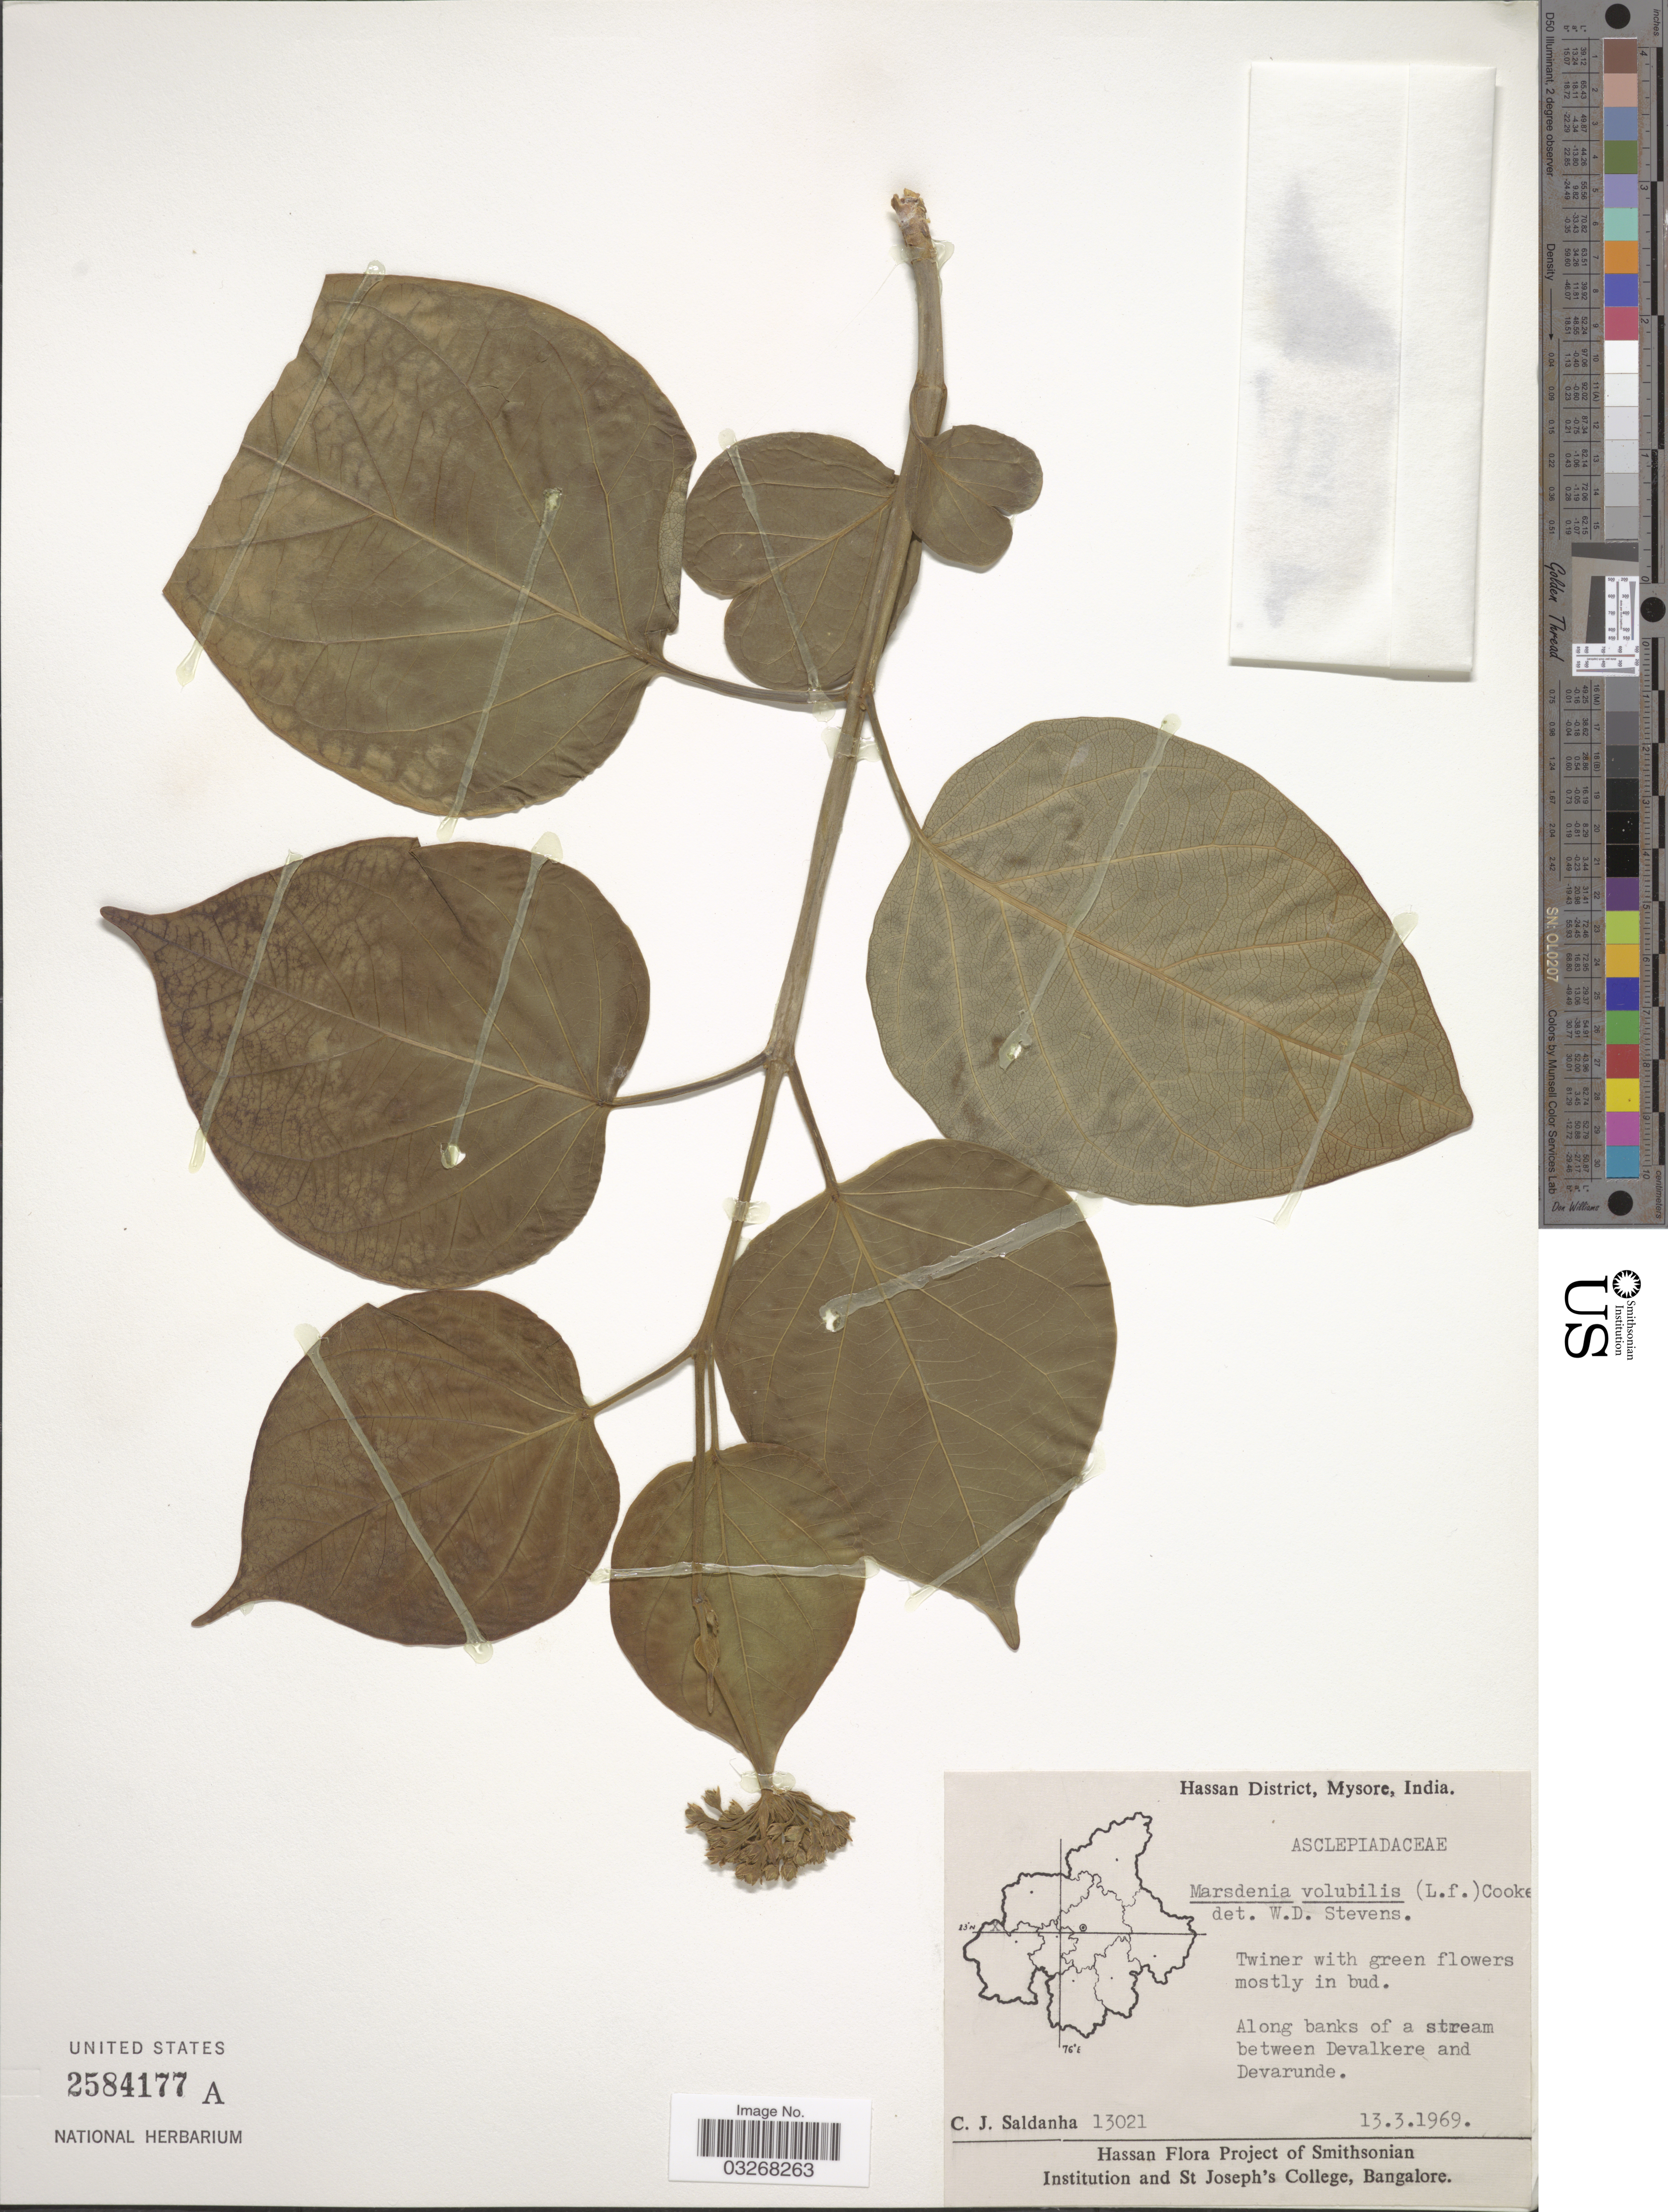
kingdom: Plantae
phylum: Tracheophyta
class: Magnoliopsida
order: Gentianales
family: Apocynaceae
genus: Dregea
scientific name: Dregea volubilis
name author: (L. f.) Benth. ex Hook. f.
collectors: C. J. Saldanha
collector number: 13021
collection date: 1969-03-13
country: India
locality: Hassan District, Mysore. Along banks of a stream between Devalkere and Devarunde.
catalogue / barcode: US 2584177A